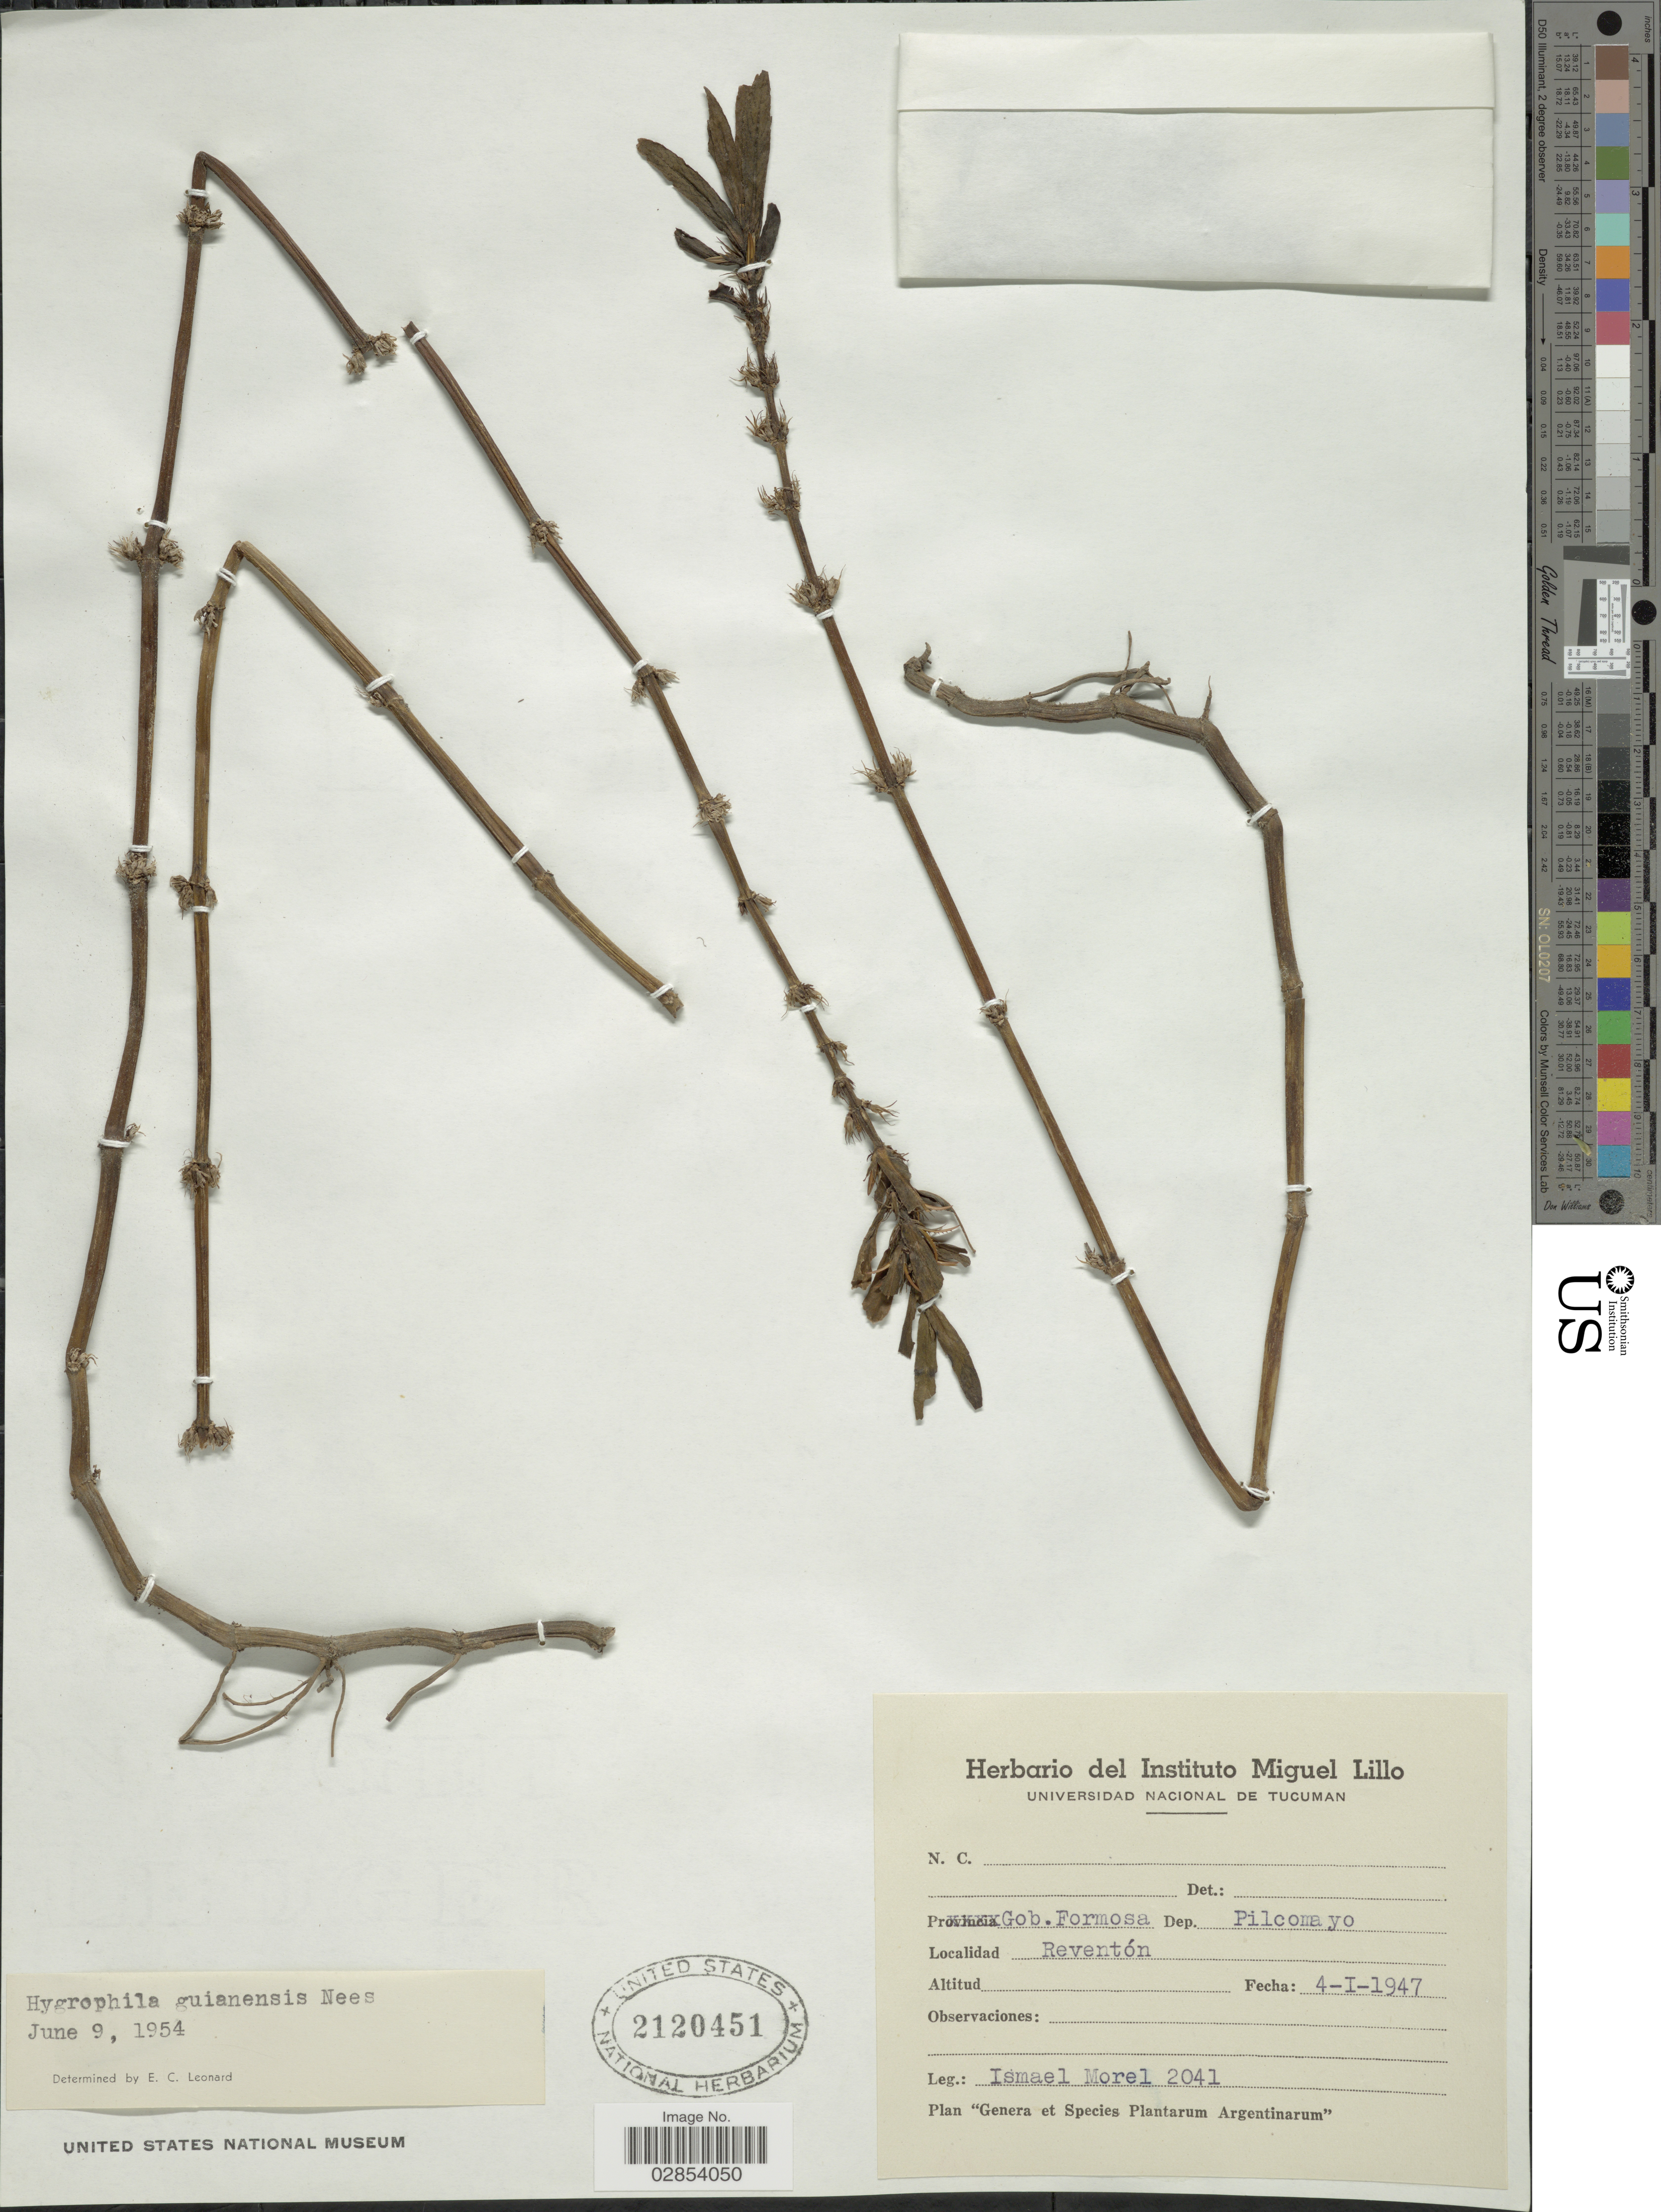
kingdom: Plantae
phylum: Tracheophyta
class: Magnoliopsida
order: Lamiales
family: Acanthaceae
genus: Hygrophila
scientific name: Hygrophila costata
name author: Nees & T. Nees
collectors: I. Morel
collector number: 2041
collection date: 1947-01-04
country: Argentina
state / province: Formosa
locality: Gob. Formosa, Dep. Pilcomayo, Reventón.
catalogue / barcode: US 2120451